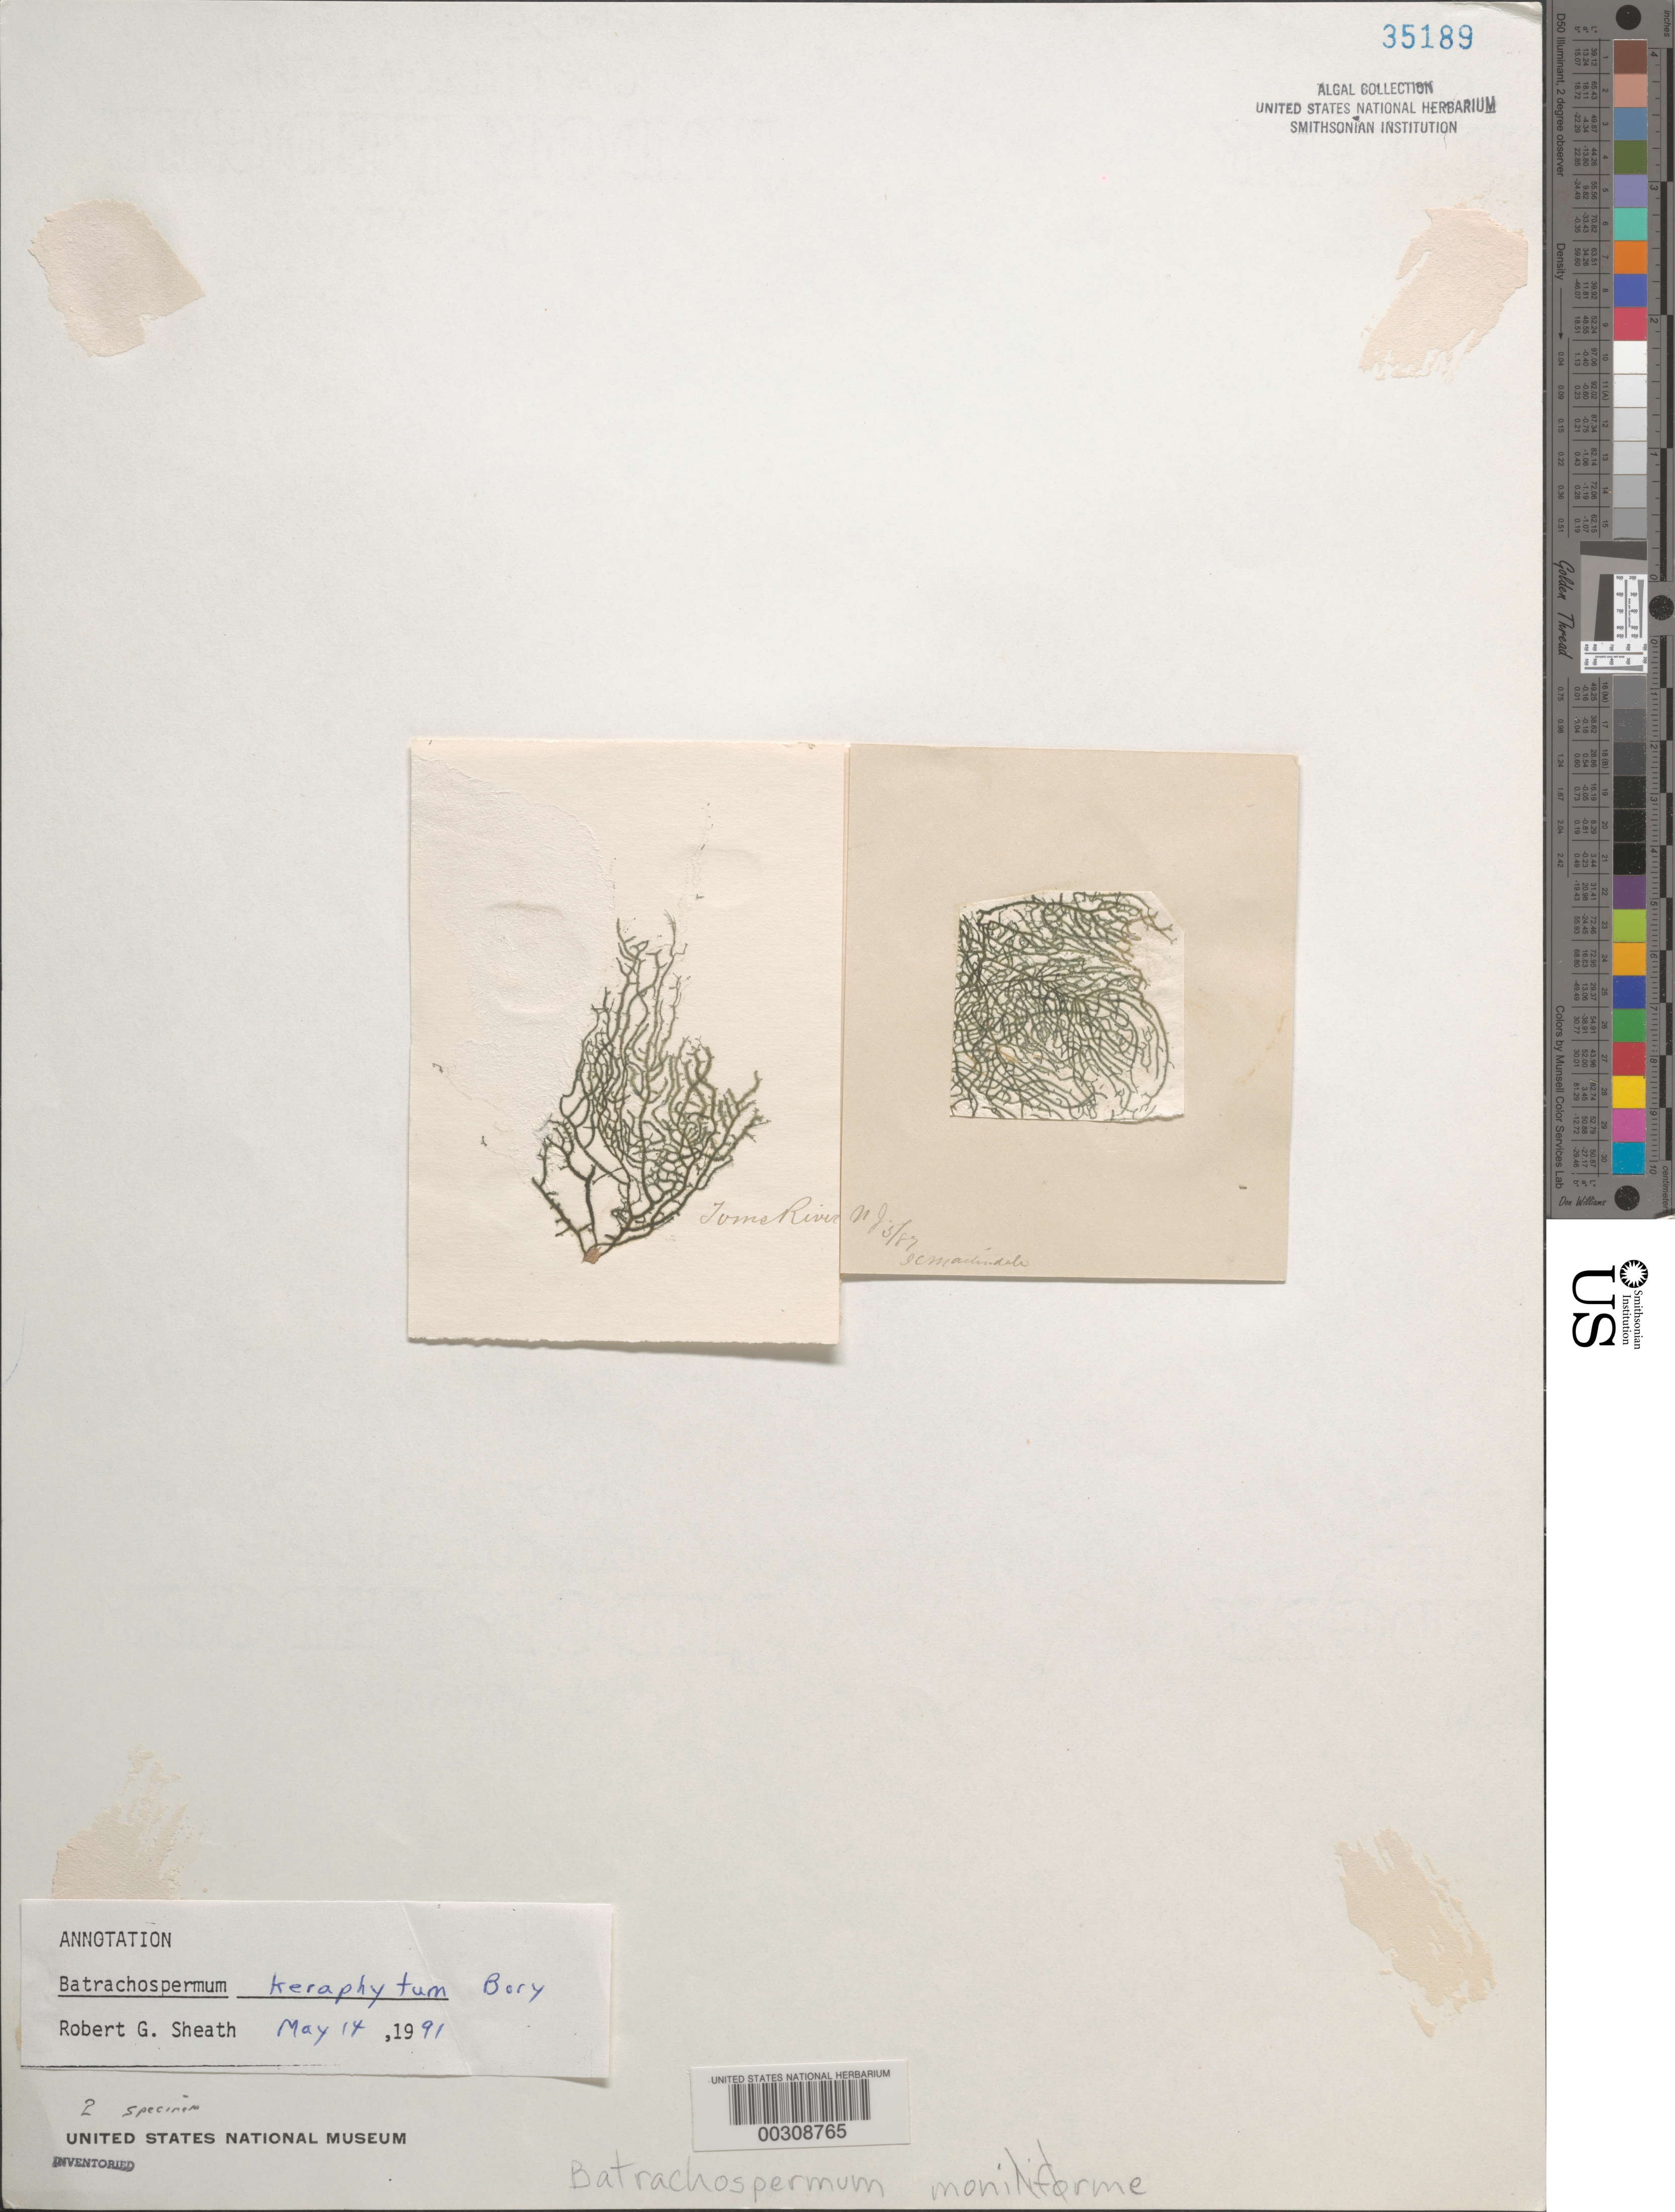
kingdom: Plantae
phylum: Rhodophyta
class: Florideophyceae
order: Batrachospermales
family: Batrachospermaceae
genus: Paludicola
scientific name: Paludicola keratophyta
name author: (Bory) M.L. Vis & Necchi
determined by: Algae name updating Project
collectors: I. C. Martindale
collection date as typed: May 1887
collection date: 1887-05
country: United States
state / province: New Jersey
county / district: Ocean County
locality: Toms River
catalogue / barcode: US 35189